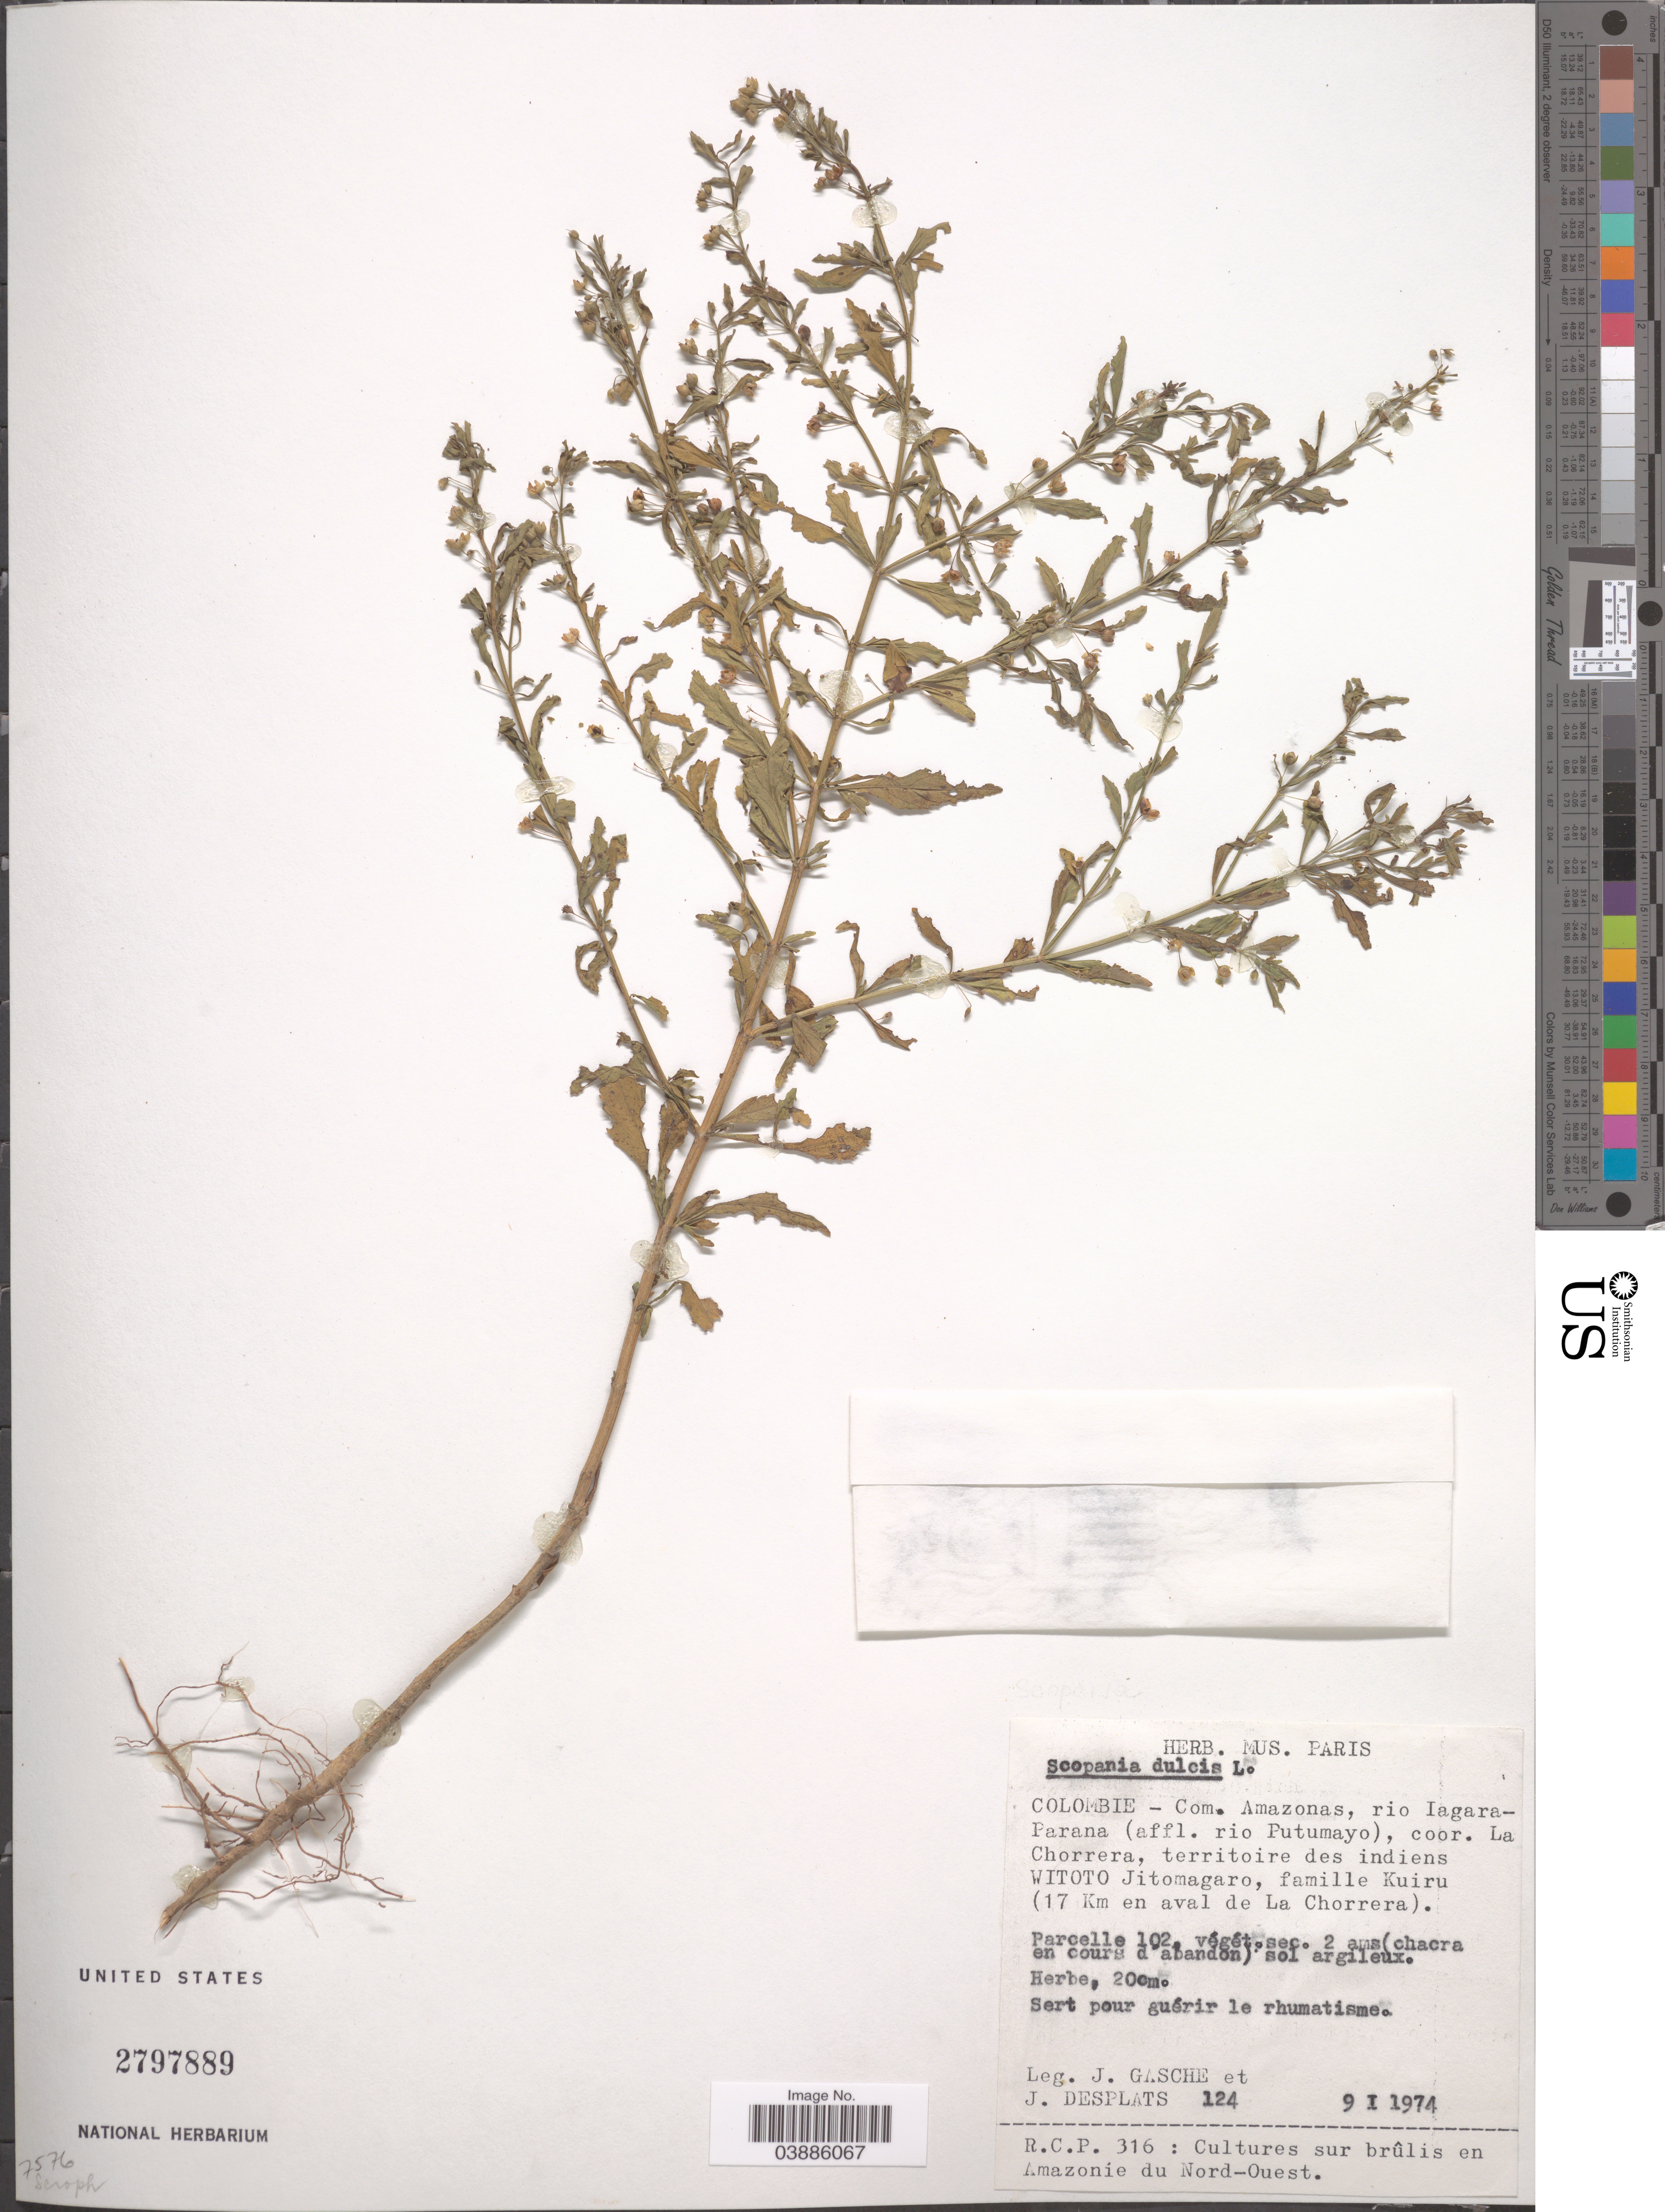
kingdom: Plantae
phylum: Tracheophyta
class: Magnoliopsida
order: Lamiales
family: Plantaginaceae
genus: Scoparia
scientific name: Scoparia dulcis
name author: L.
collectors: J. Gasche & J. Desplats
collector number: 124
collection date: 1974-01-09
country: Colombia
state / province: Amazônas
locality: Com. Amazonas, rio Iagara-Parana (affl. rio Putumayo), coor. La Chorrera, territoire des indiens WITOTO Jitomagaro, famille Kuiru (17 Km en aval de La Chorrera). Parcelle 102, végét. sec. 2 ams.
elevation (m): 200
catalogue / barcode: US 2797889